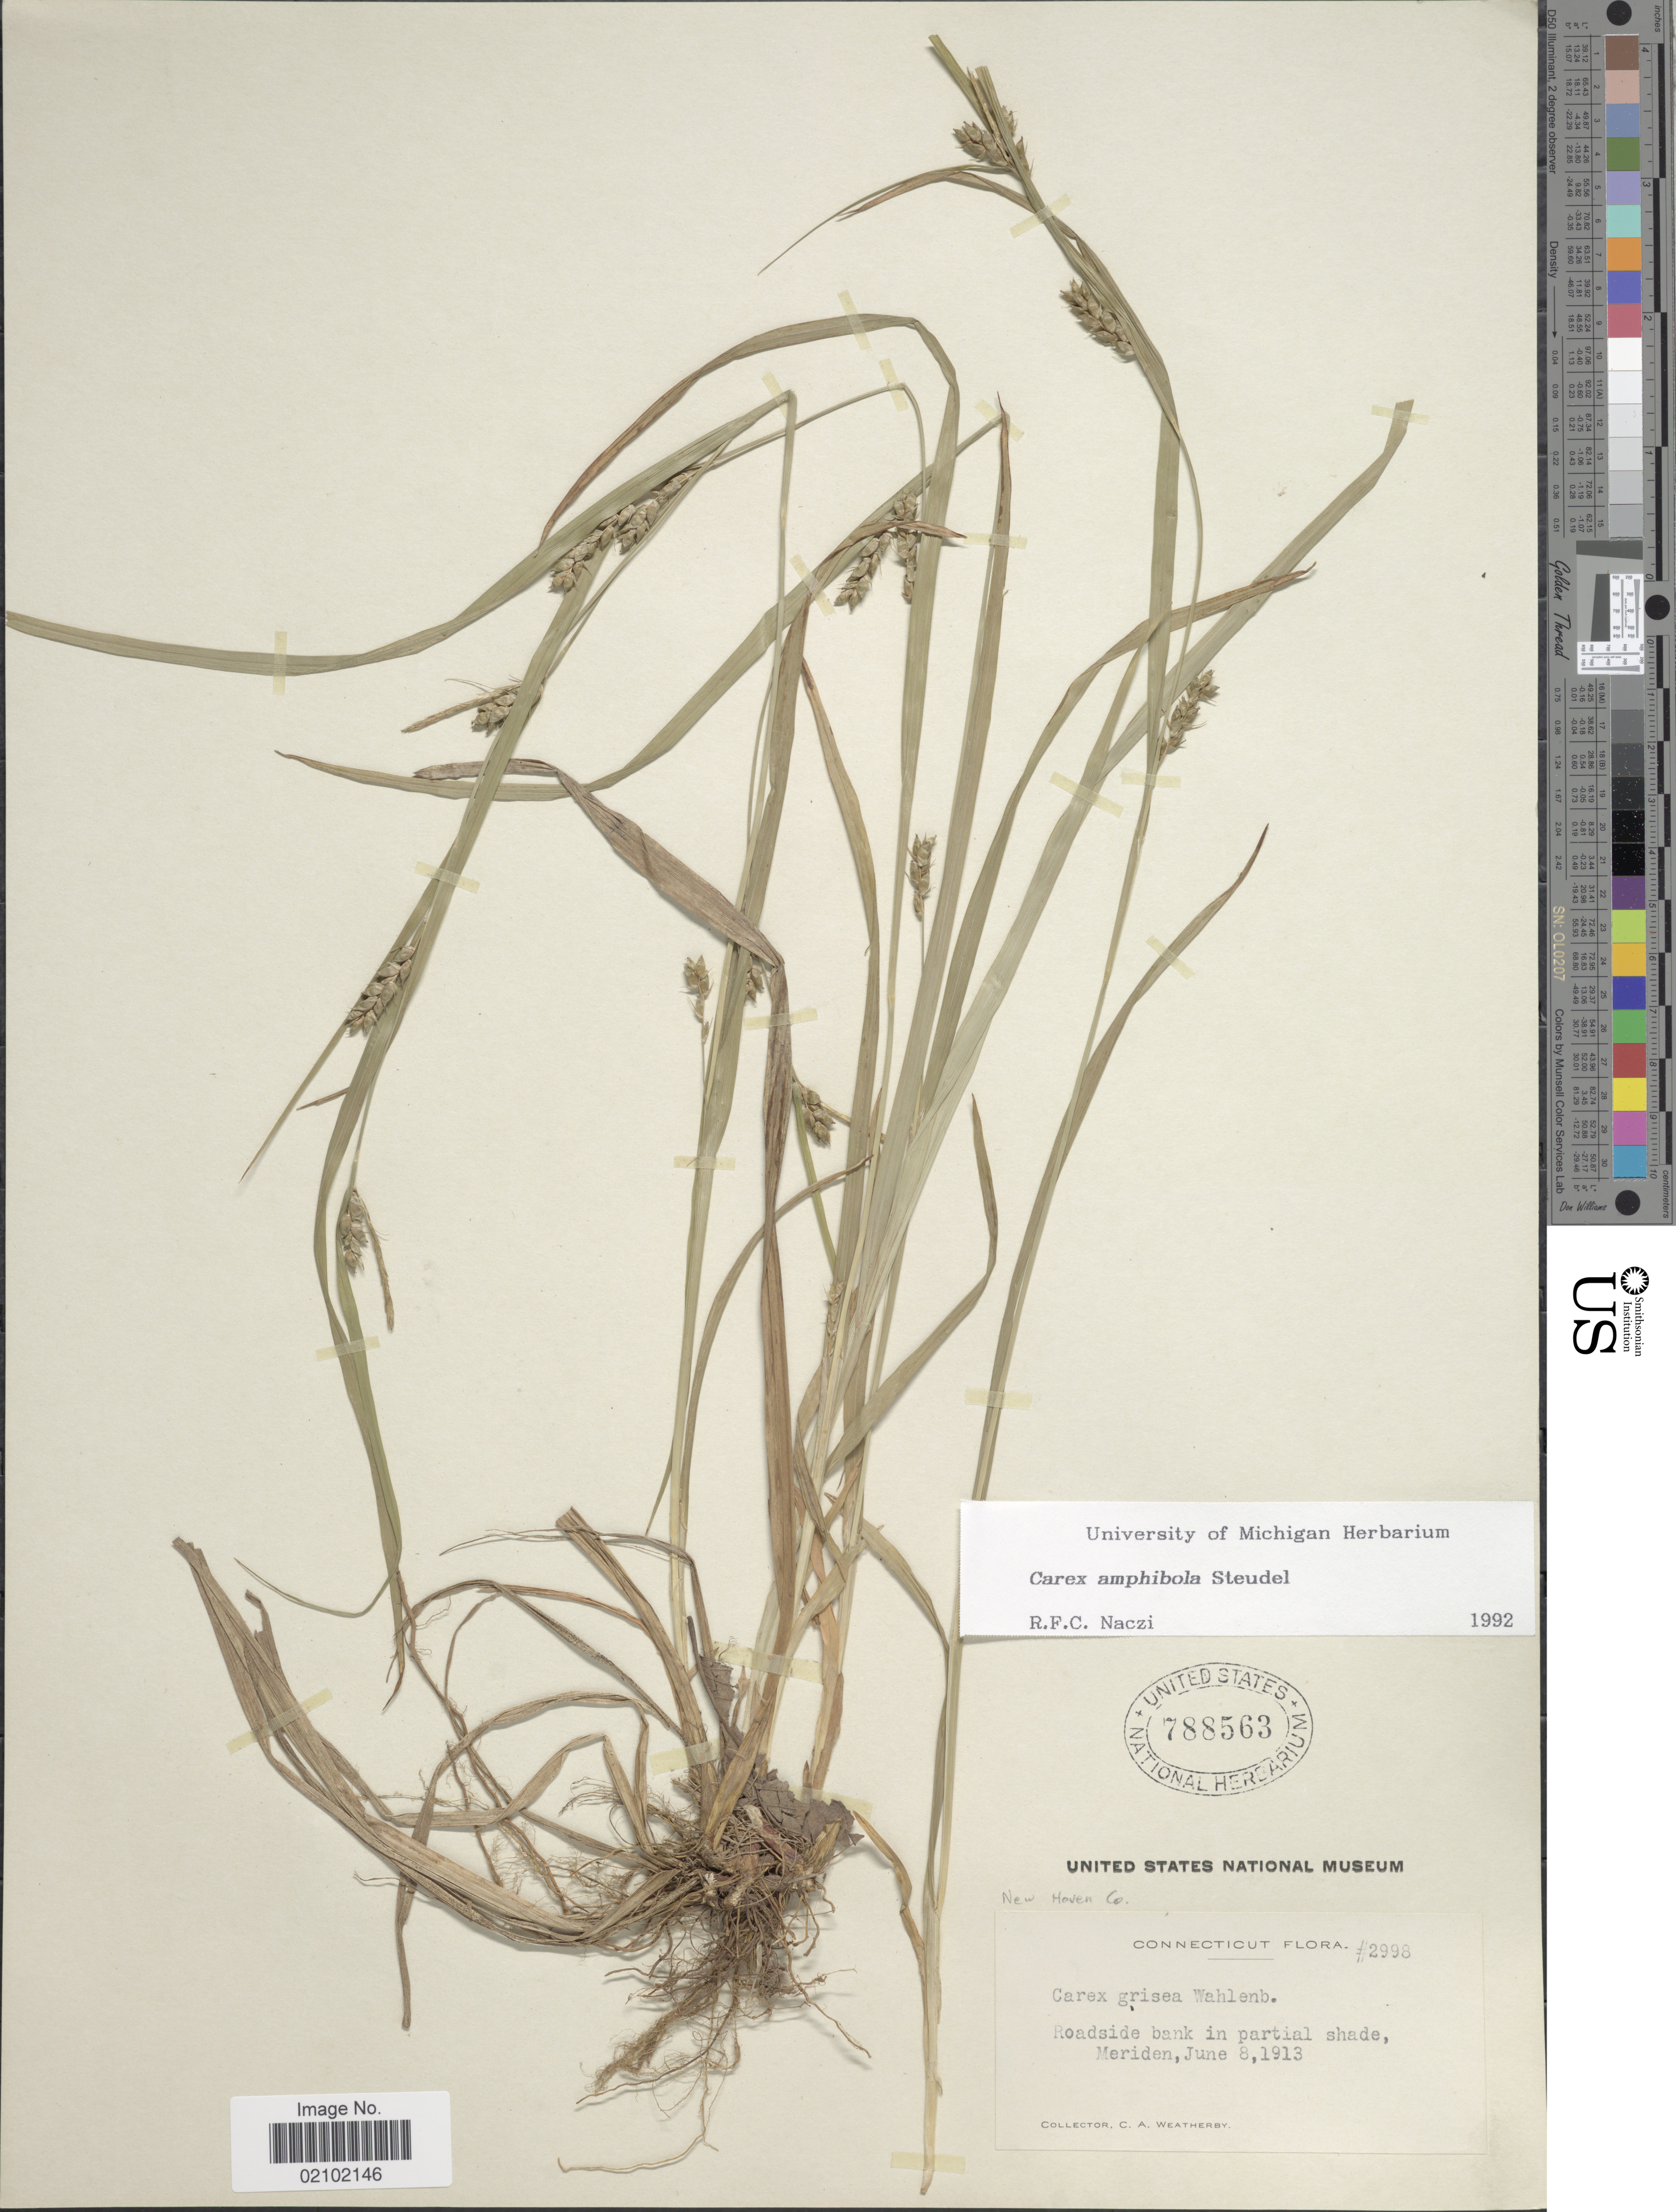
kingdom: Plantae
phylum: Tracheophyta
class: Liliopsida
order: Poales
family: Cyperaceae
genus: Carex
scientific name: Carex amphibola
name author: Steud.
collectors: C. A. Weatherby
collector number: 2998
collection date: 1913-06-08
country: United States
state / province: Connecticut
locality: Meriden, New Haven Co.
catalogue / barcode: US 788563